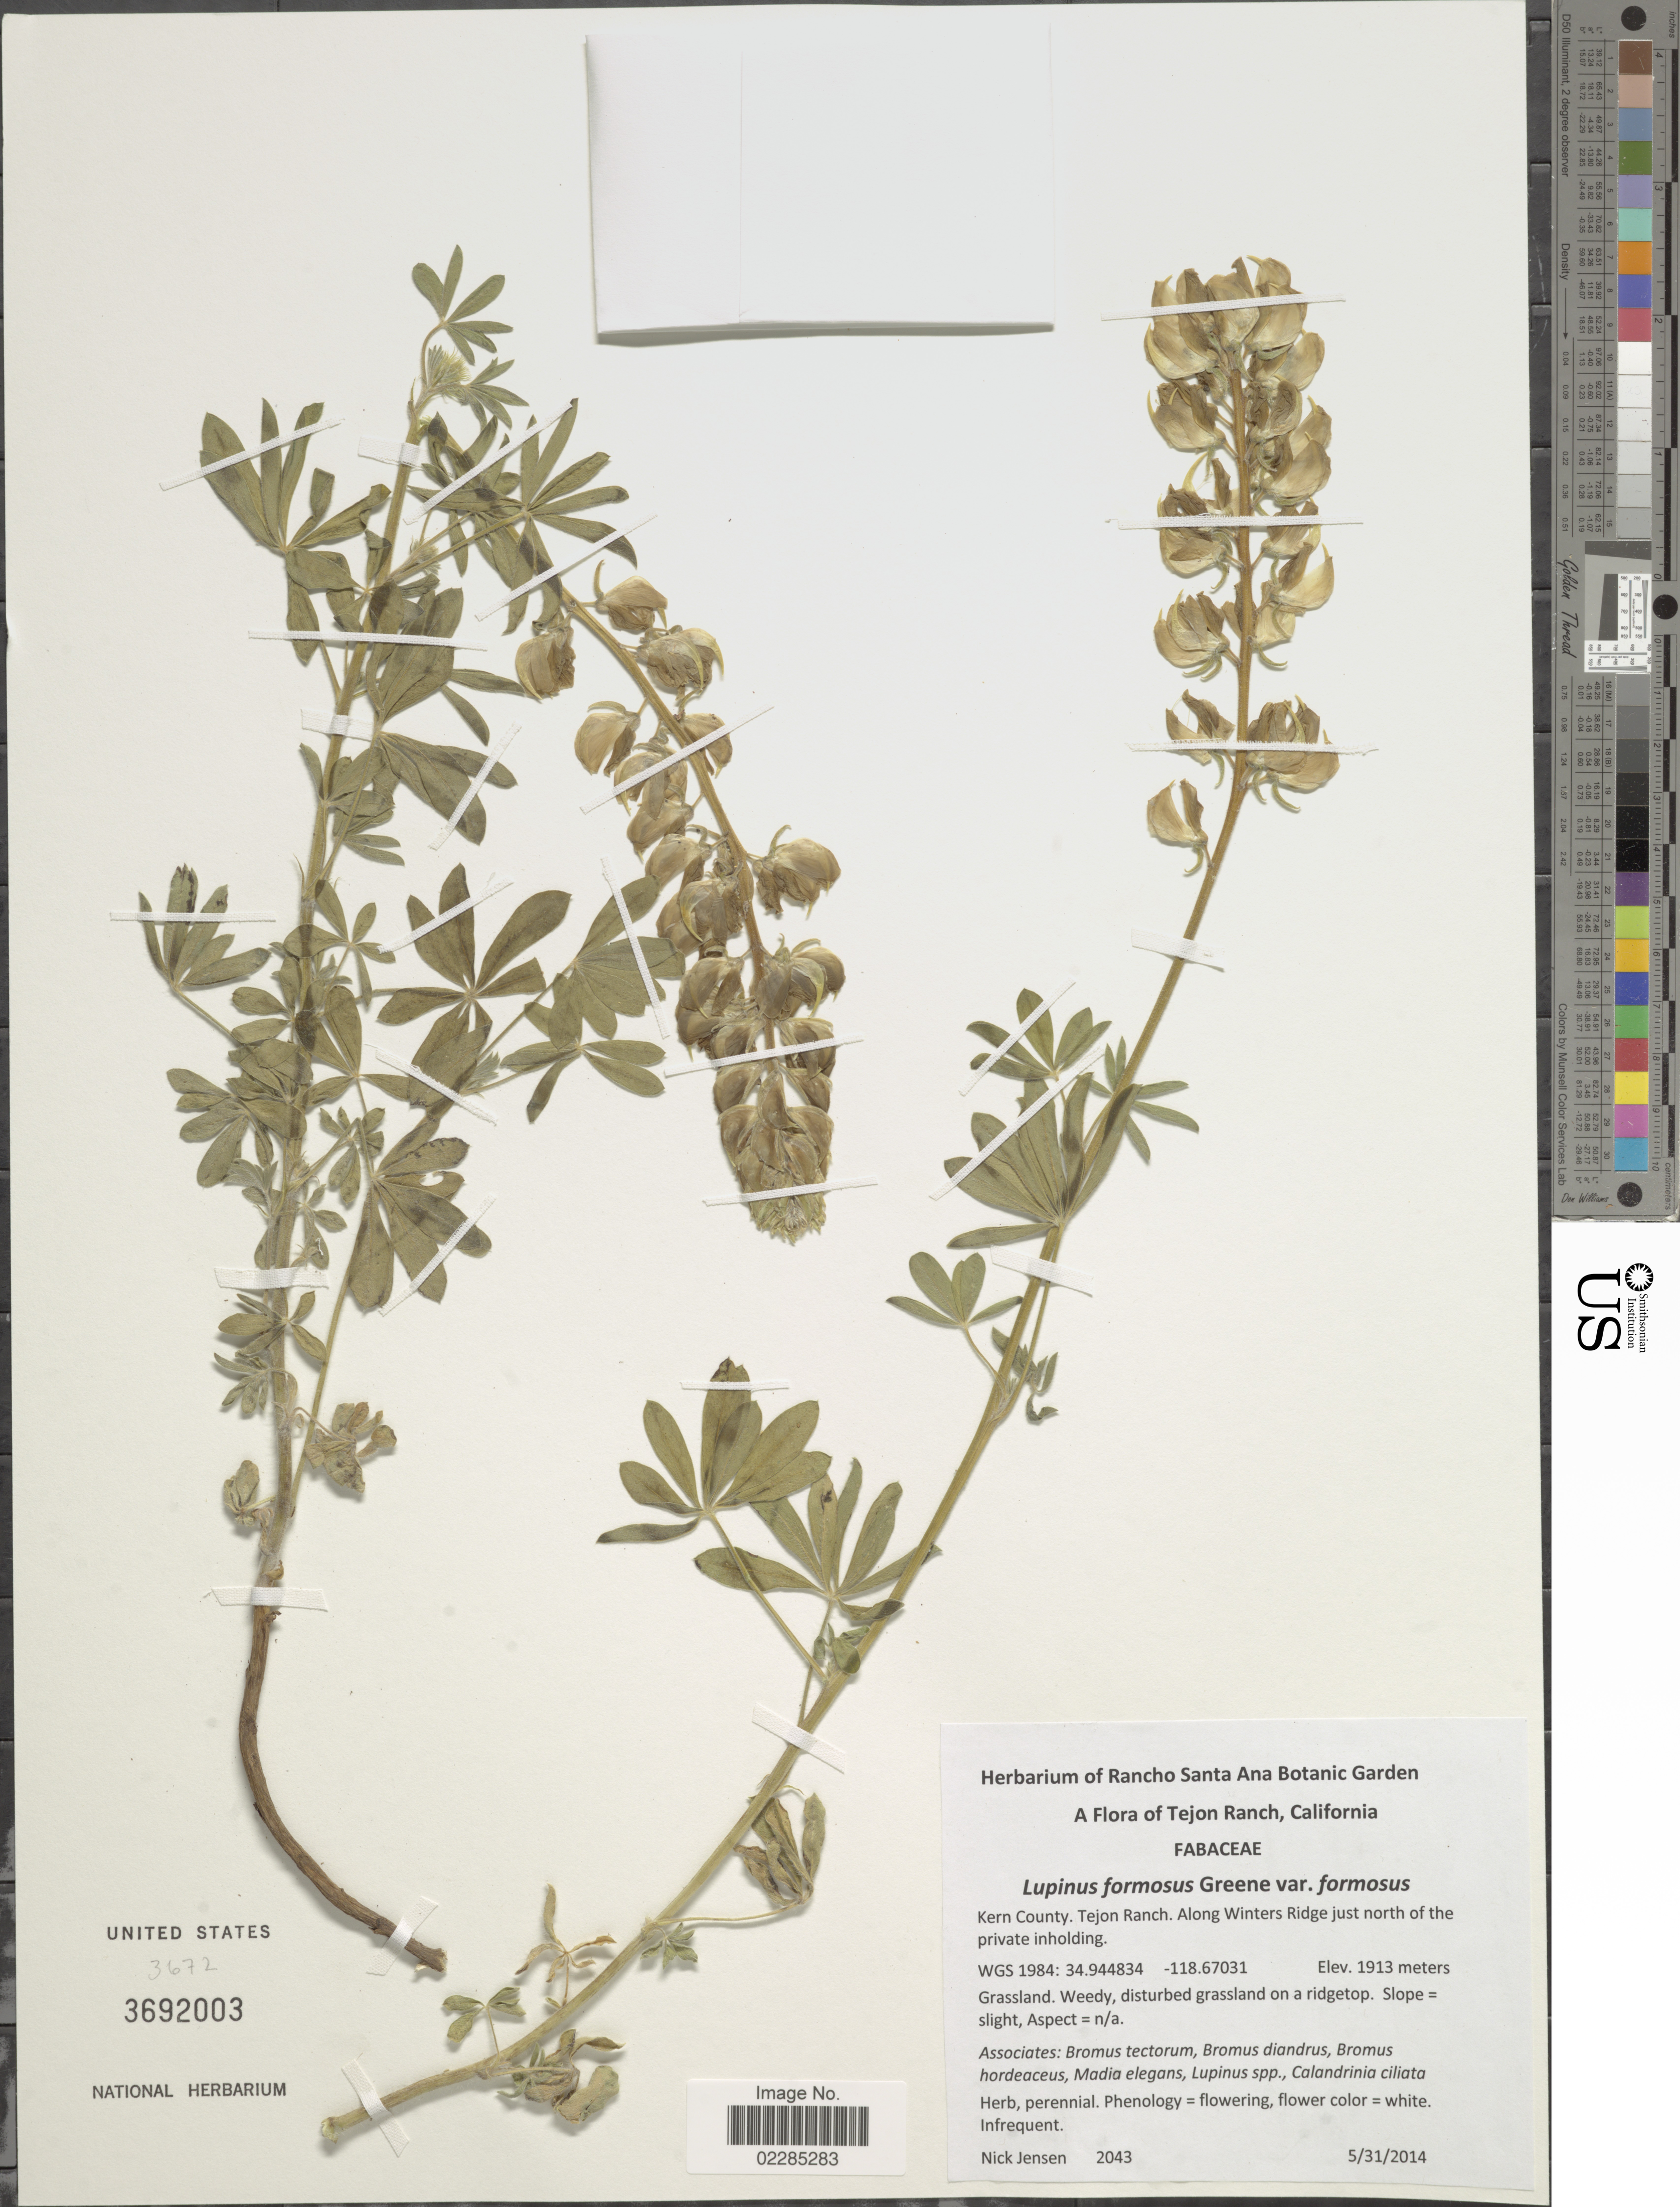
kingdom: Plantae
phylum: Tracheophyta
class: Magnoliopsida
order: Fabales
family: Fabaceae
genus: Lupinus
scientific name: Lupinus formosus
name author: Greene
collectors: N. Jensen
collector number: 2043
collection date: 2014-05-31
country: United States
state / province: California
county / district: Kern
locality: Tejon Ranch, Kern County. Tejon Ranch. Along Winters Ridge just north of the private inholding. WGS 1984:: 34.944834 -118.67031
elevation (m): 1913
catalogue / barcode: US 3692003